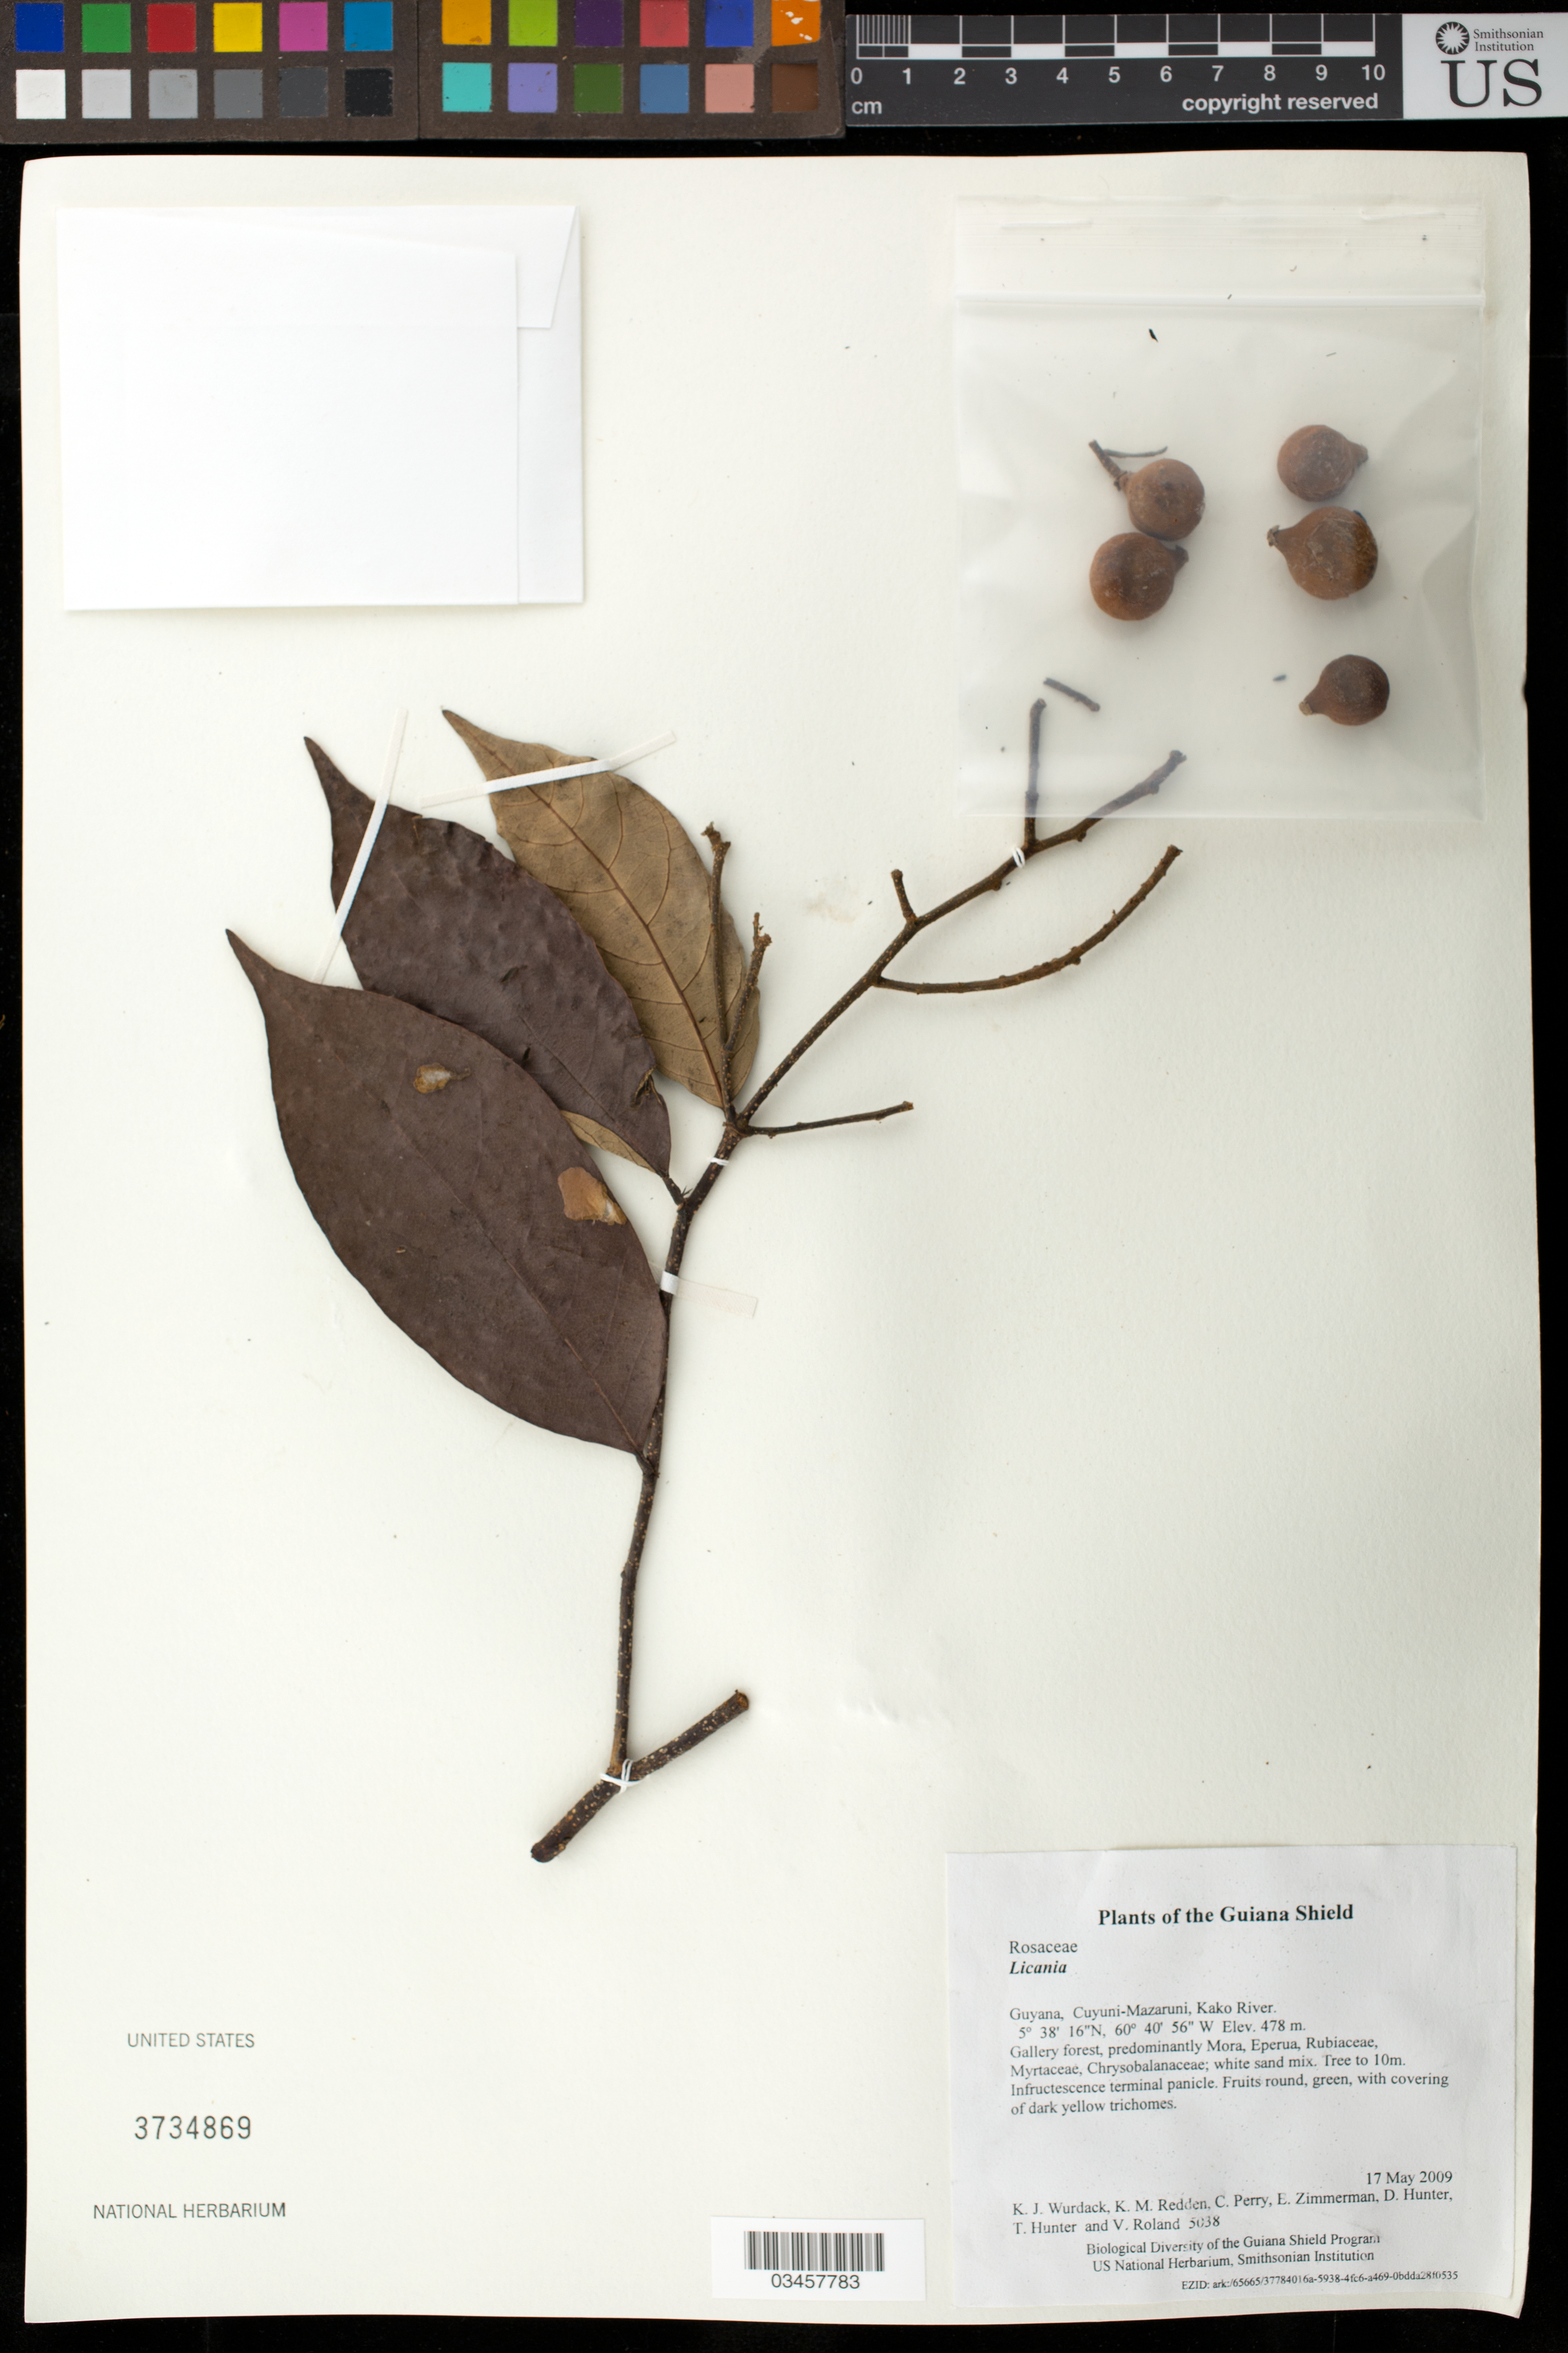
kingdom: Plantae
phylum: Tracheophyta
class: Magnoliopsida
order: Malpighiales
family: Chrysobalanaceae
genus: Licania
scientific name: Licania sp.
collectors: K. Wurdack, K. M. Redden, C. Perry, E. Zimmerman, D. Hunter, T. Hunter & V. Roland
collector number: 5038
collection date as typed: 17 May 2009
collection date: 2009-05-17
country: Guyana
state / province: Cuyuni-Mazaruni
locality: Kako River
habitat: Gallery forest, predominantly Mora, Eperua, Rubiaceae, Myrtaceae, Chrysobalanaceae; white sand mix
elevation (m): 478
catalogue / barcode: US 3734869